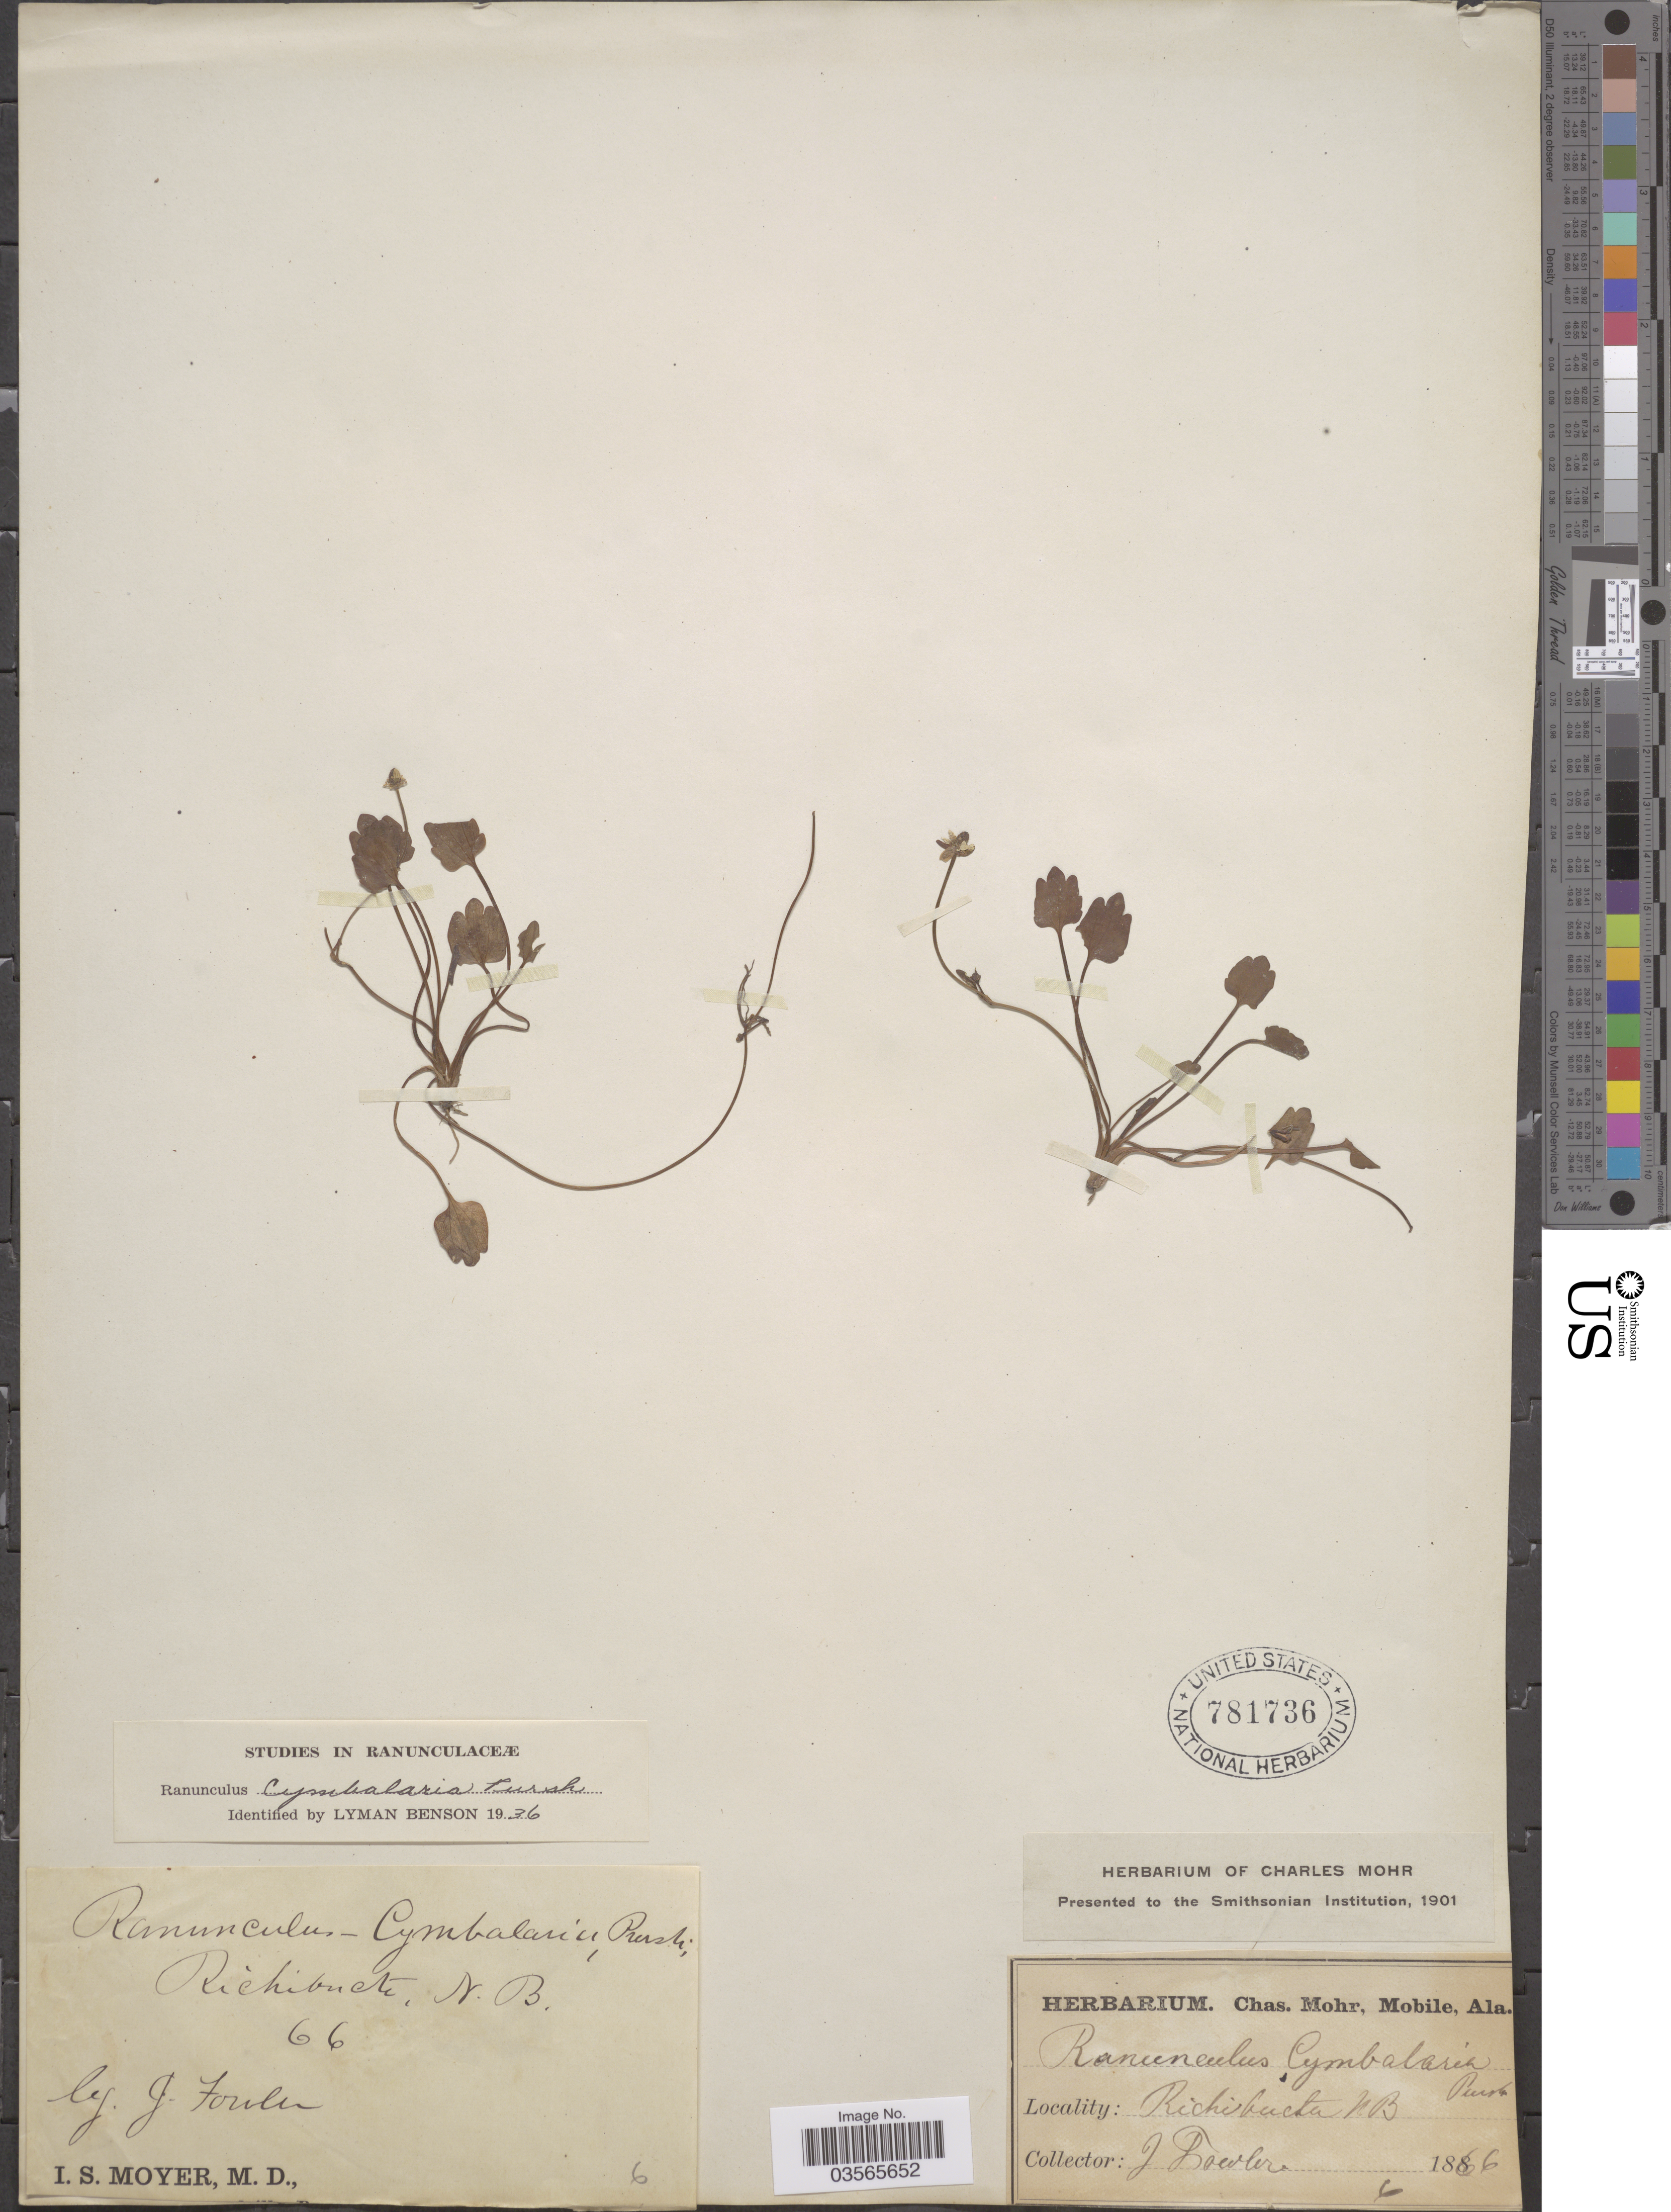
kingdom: Plantae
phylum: Tracheophyta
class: Magnoliopsida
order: Ranunculales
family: Ranunculaceae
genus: Halerpestes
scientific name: Halerpestes cymbalaria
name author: (Pursh) Greene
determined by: Strong, M. T., (US), Smithsonian Institution - National Museum of Natural History (UNITED STATES)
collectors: J. Fowler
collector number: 6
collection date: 1866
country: Canada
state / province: New Brunswick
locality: Richibucto.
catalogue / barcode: US 781736